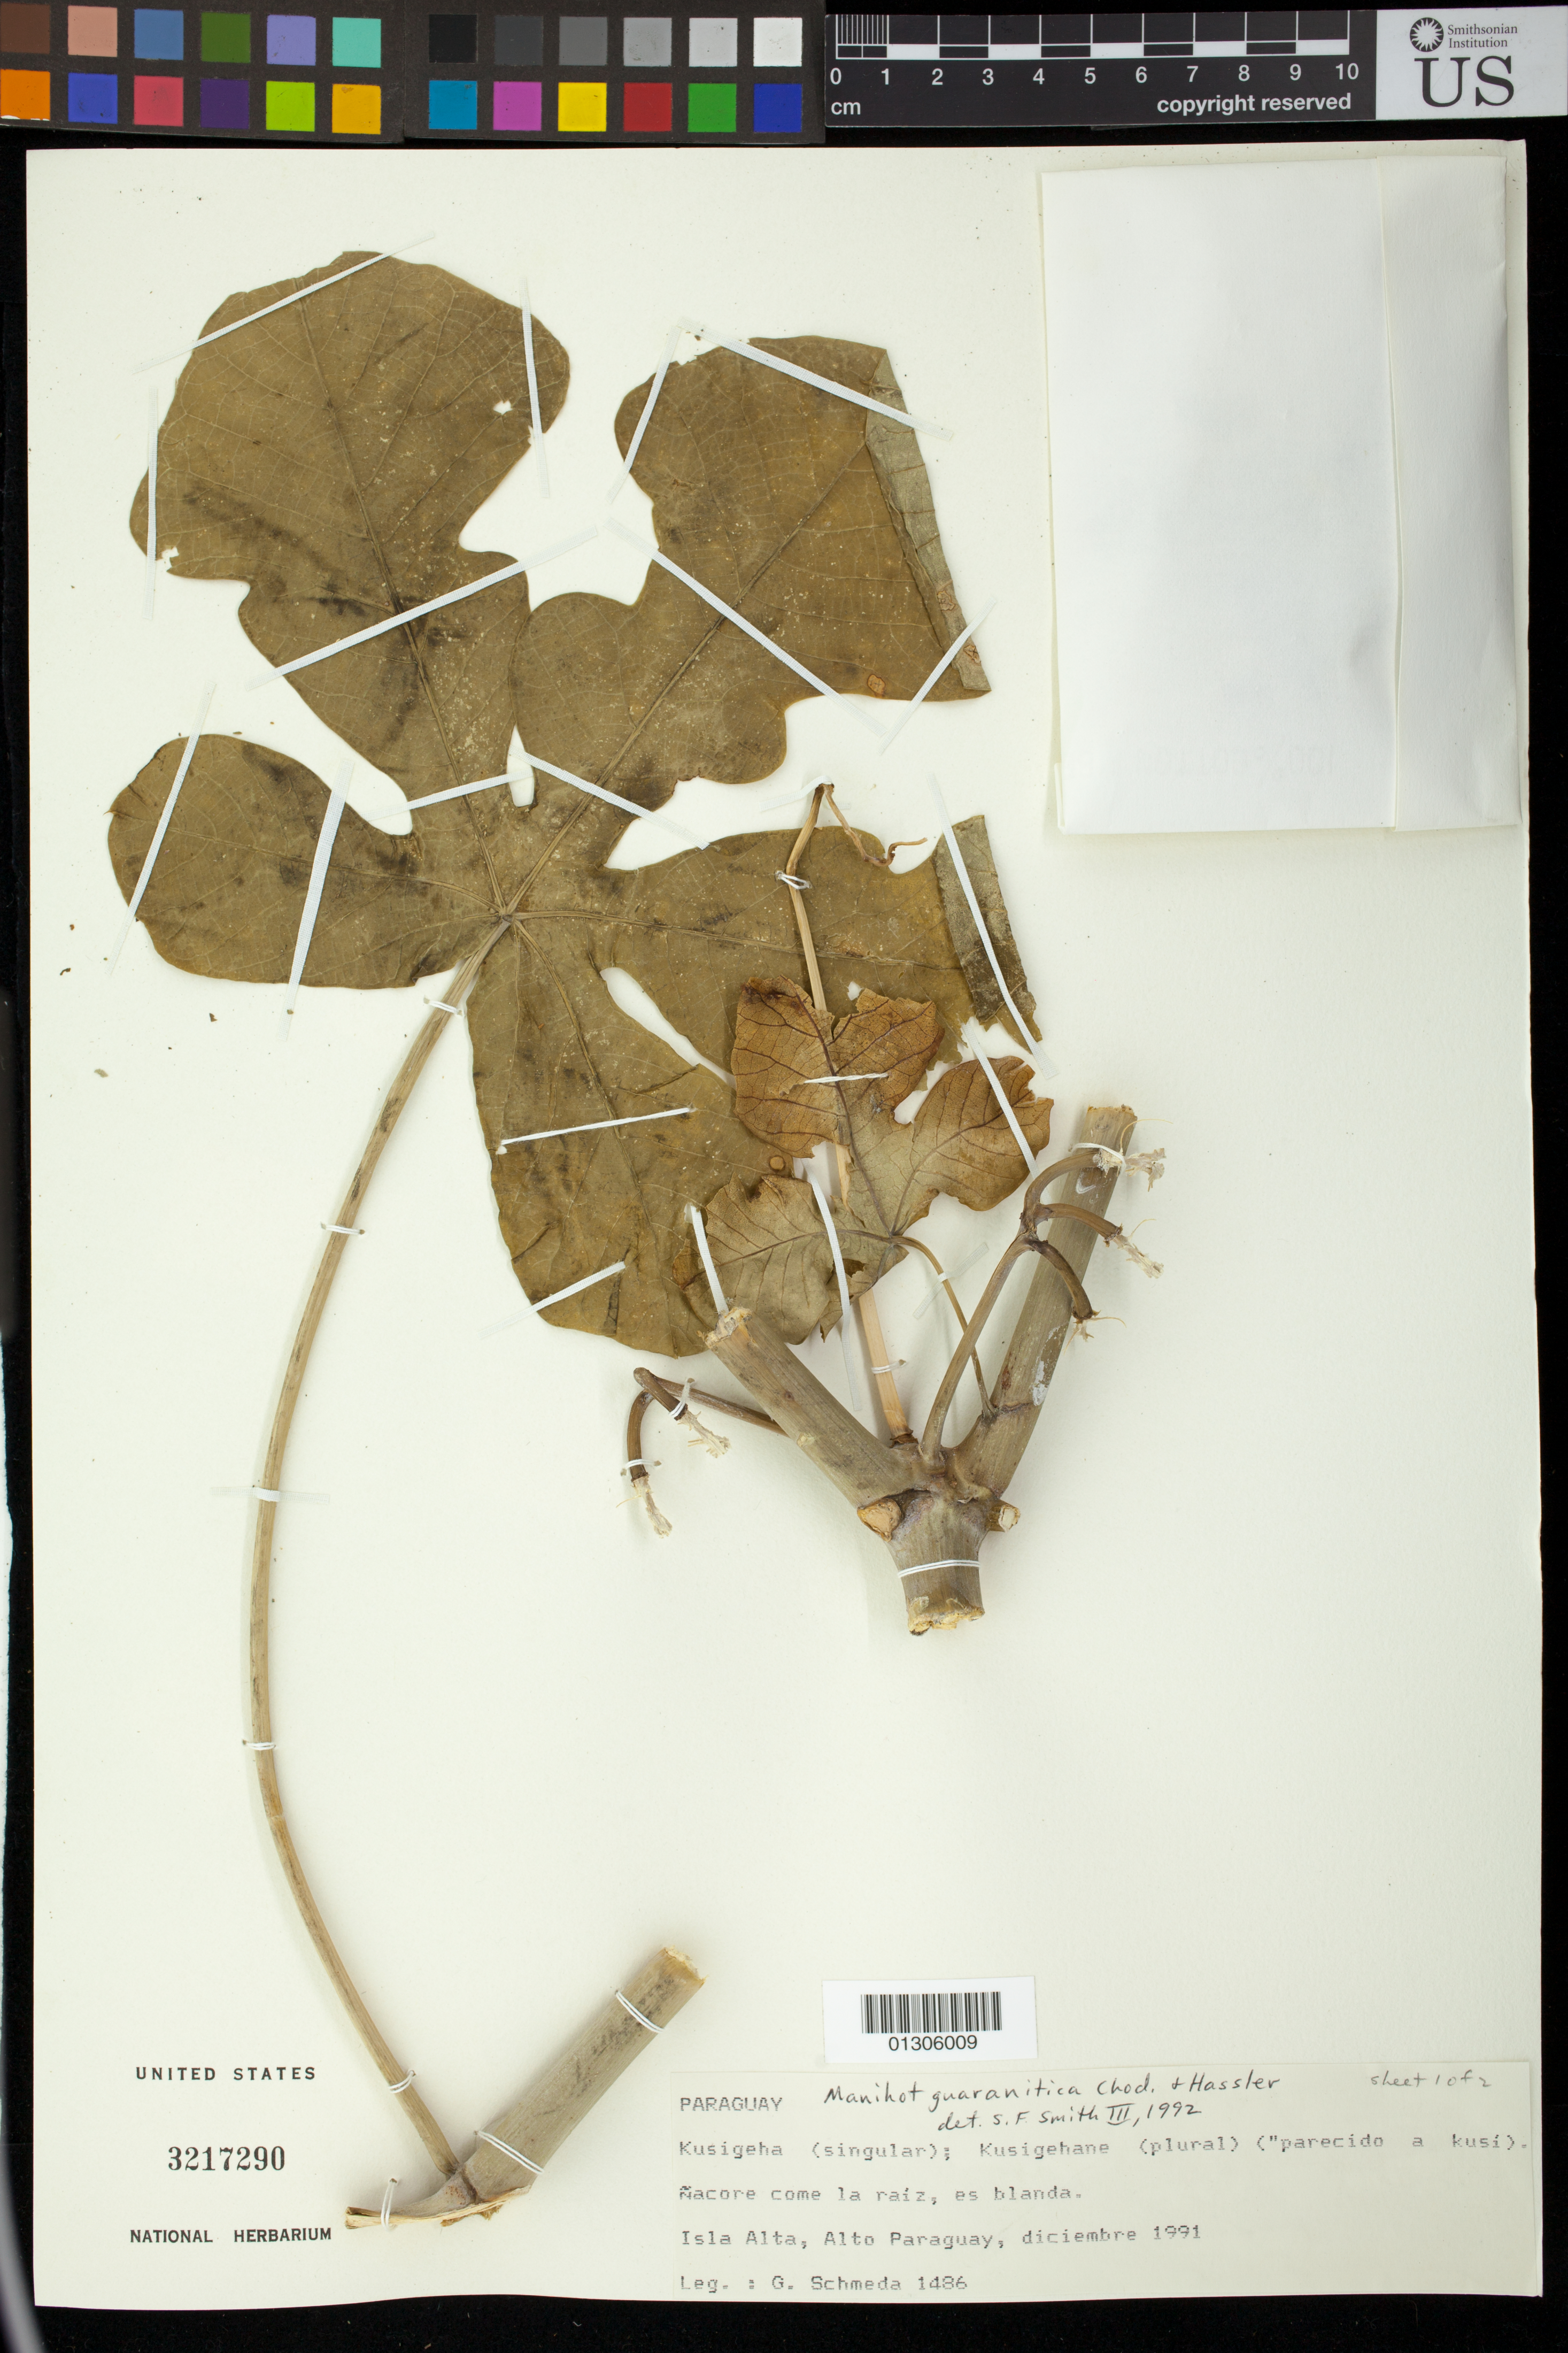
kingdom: Plantae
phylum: Tracheophyta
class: Magnoliopsida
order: Malpighiales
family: Euphorbiaceae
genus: Manihot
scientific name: Manihot guaranitica subsp. guaranitica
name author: Chodat & Hassl.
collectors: G. Schmeda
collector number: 1486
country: Paraguay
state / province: Alto Paraguay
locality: Isla Alta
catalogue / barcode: US 3217290